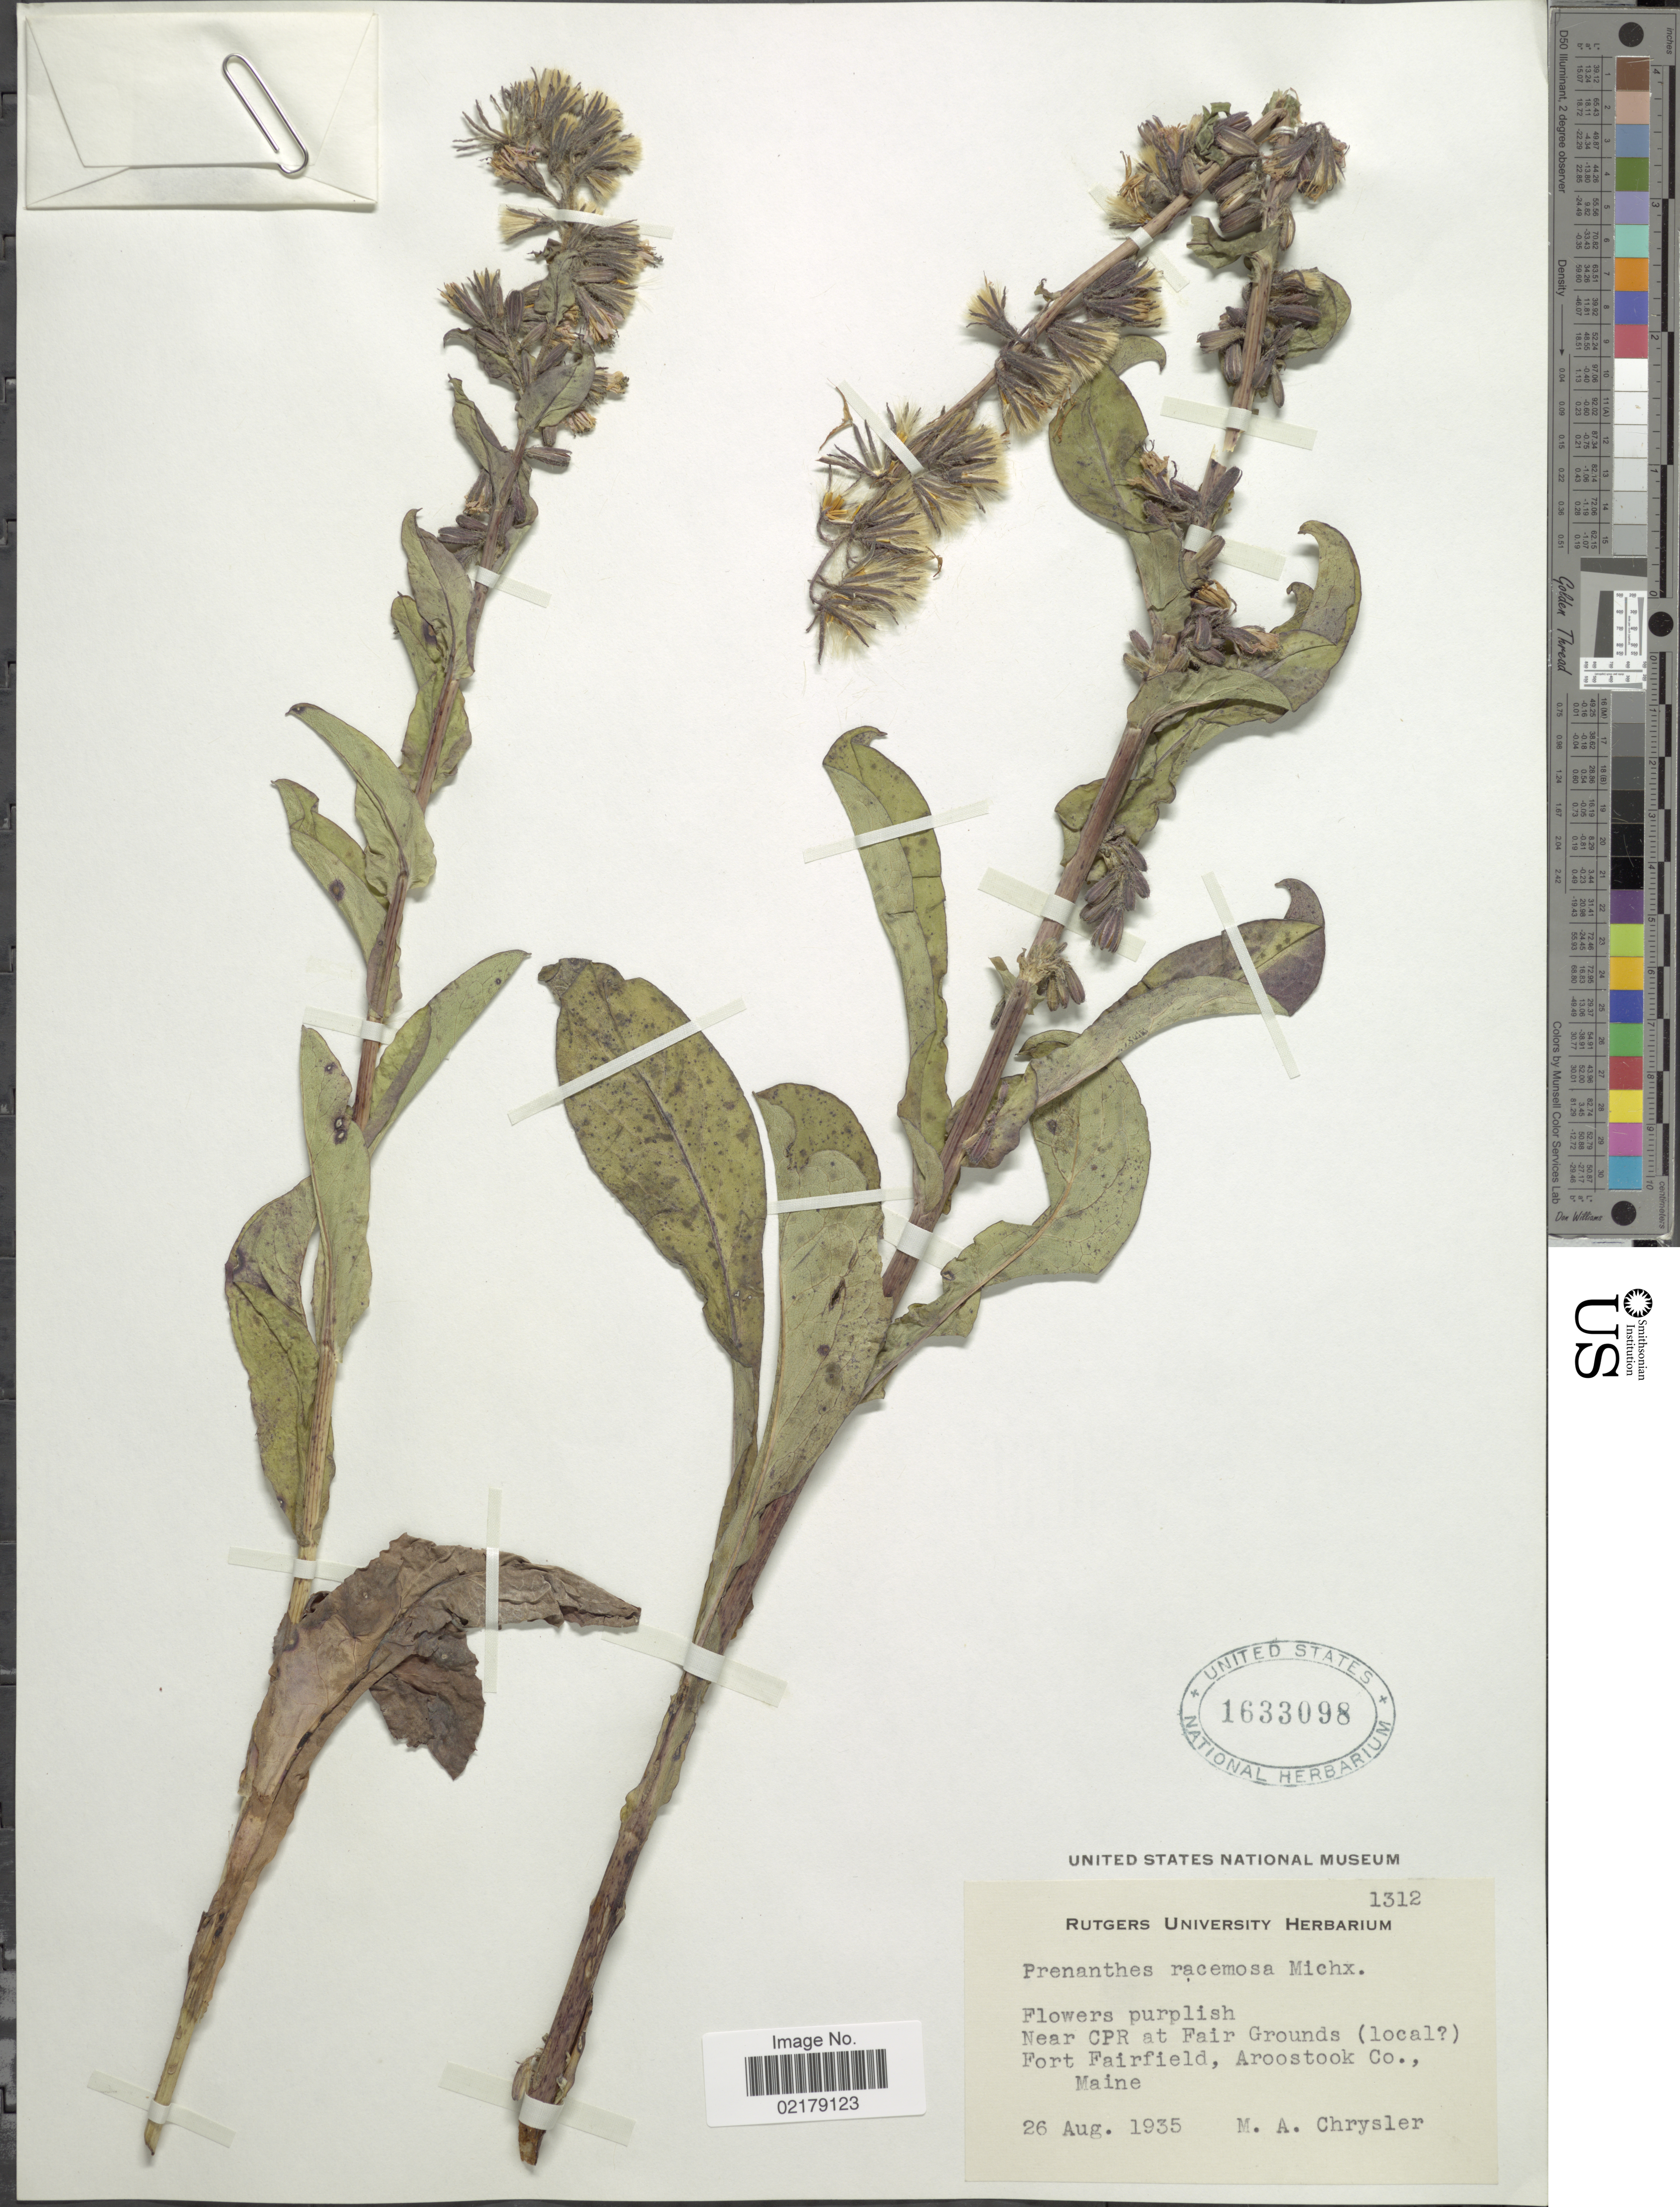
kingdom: Plantae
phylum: Tracheophyta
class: Magnoliopsida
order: Asterales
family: Asteraceae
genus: Nabalus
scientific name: Nabalus racemosus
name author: (Michx.) Hook.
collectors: M. A. Chrysler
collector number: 1312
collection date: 1935-08-26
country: United States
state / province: Maine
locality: Near CPR at Fair Grounds (local?) Fort Fairfield, Aroostook Co.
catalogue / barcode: US 1633098